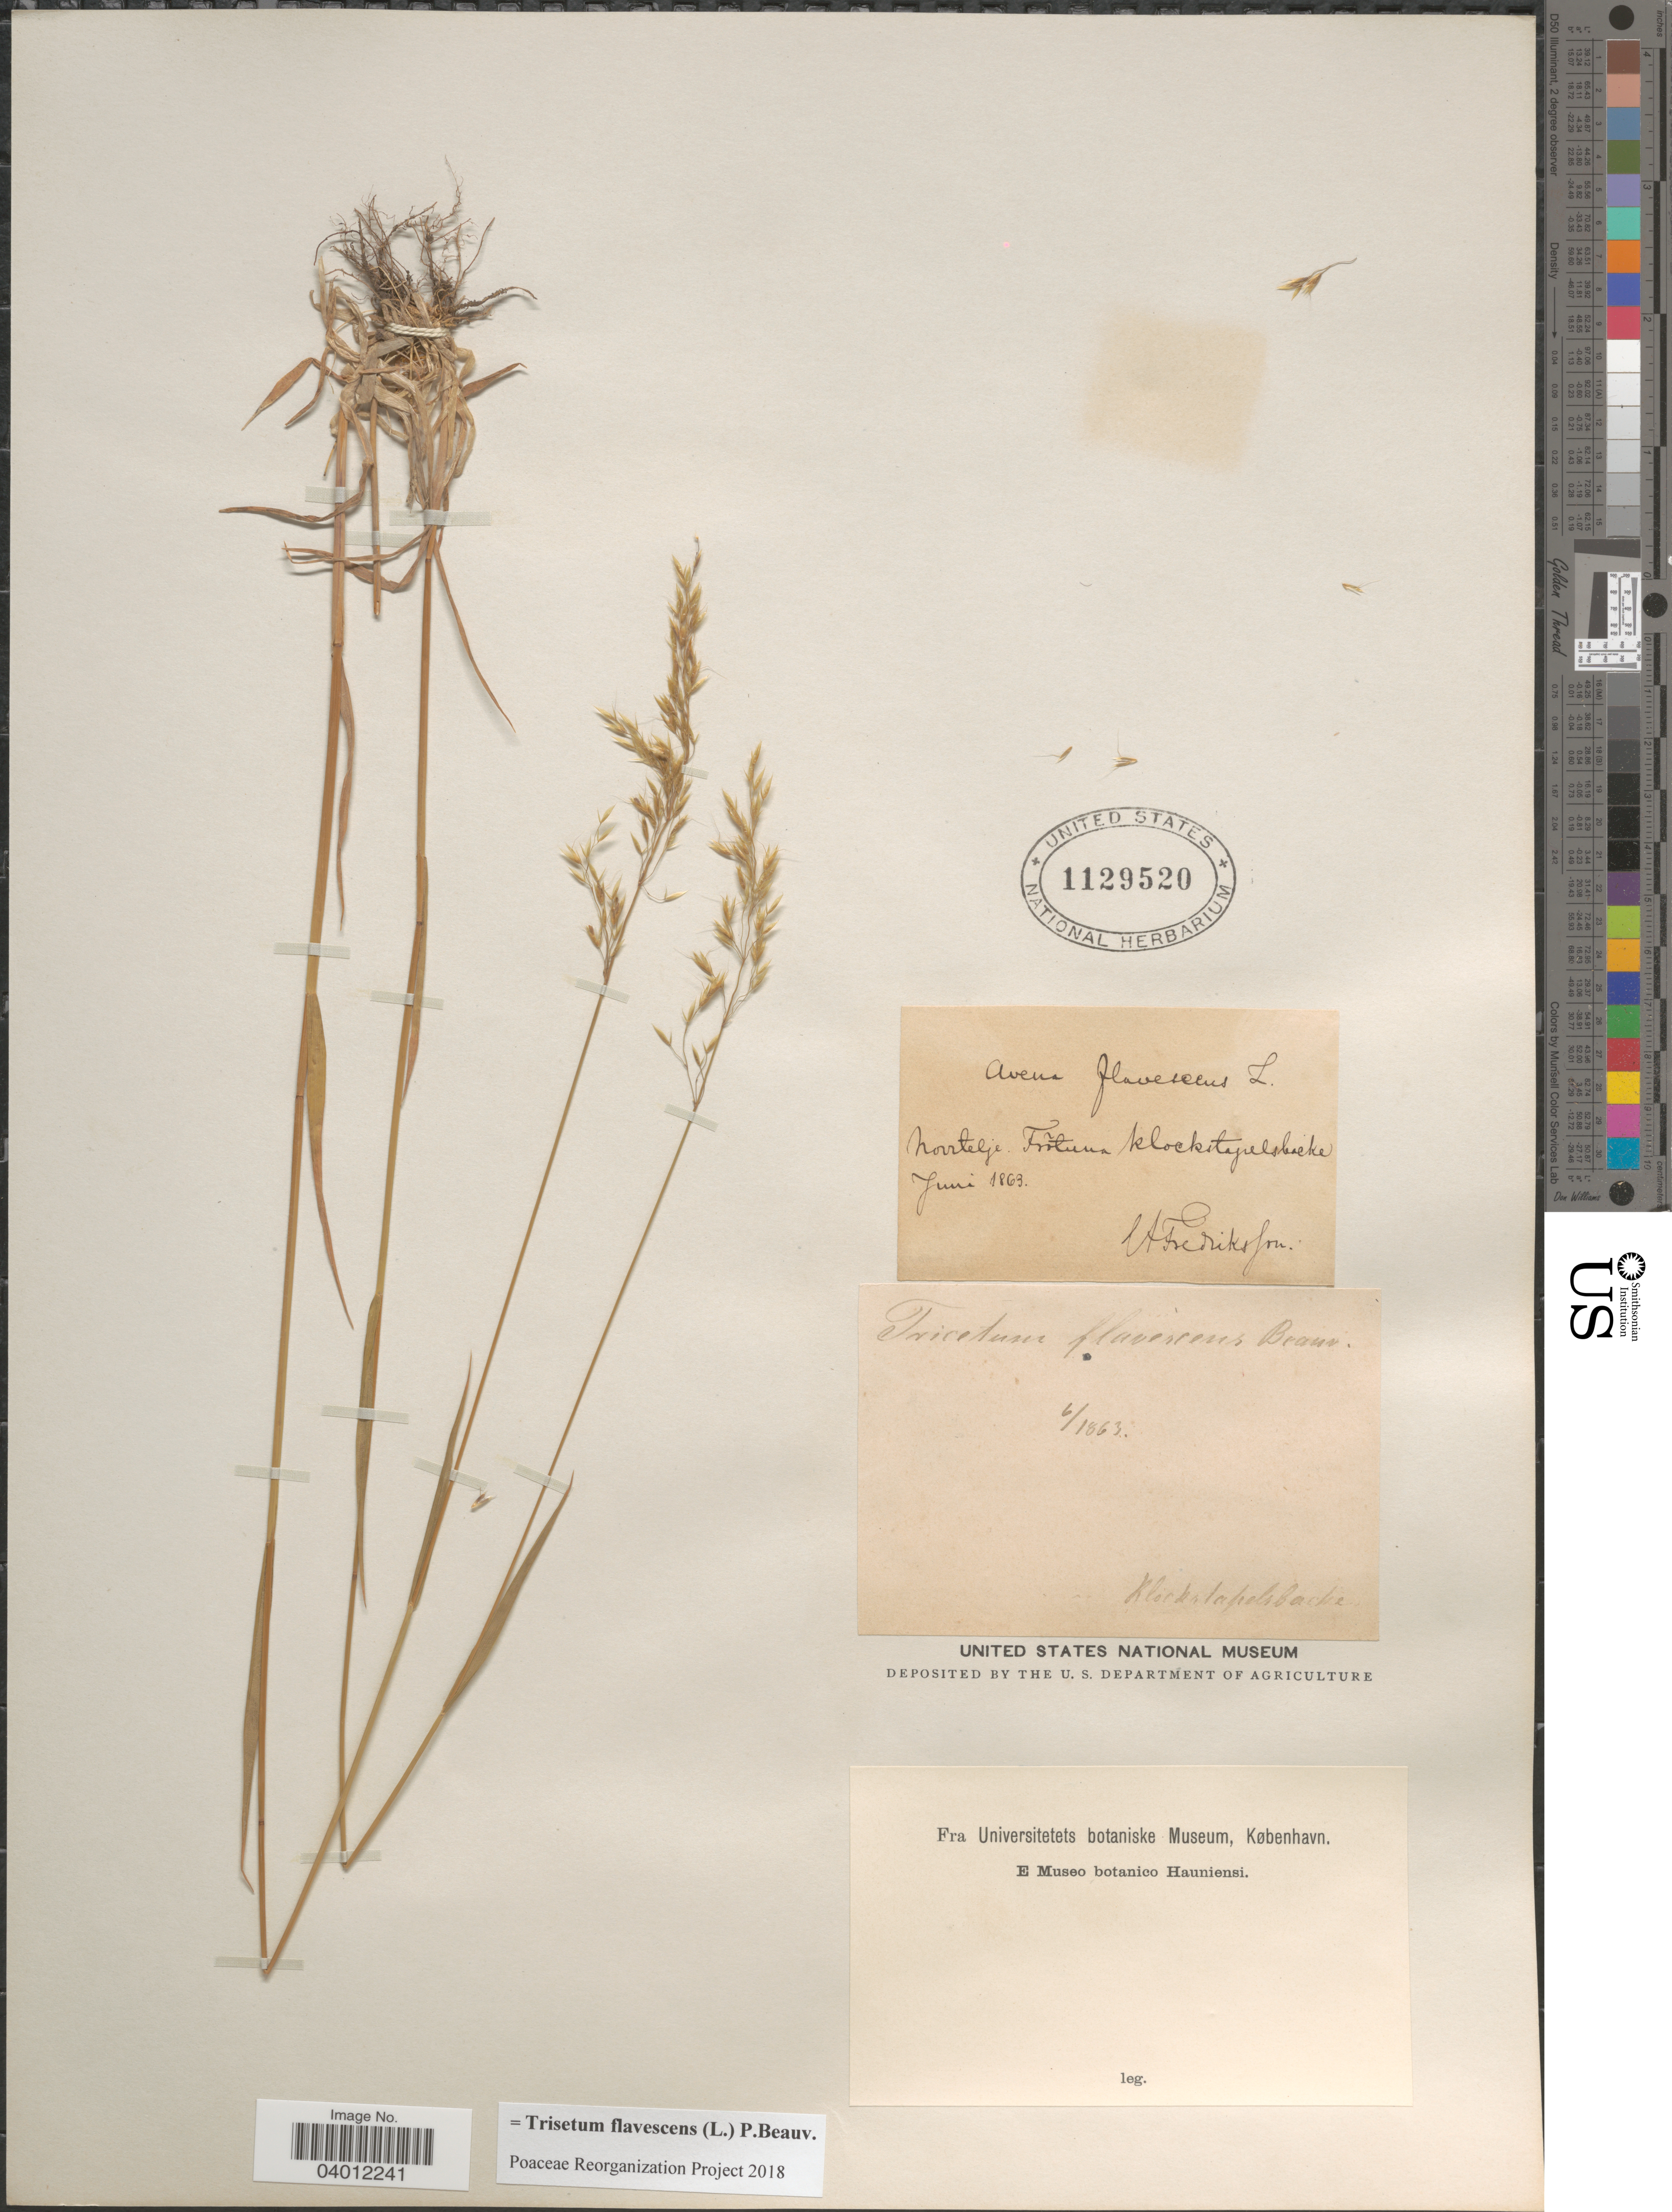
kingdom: Plantae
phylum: Tracheophyta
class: Liliopsida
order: Poales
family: Poaceae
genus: Trisetum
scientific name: Trisetum flavescens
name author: (L.) P. Beauv.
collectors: A. Fredrikson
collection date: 1863-06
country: Sweden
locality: Norrtelje: Frötuna klockstapelsbacken.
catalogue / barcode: US 1129520